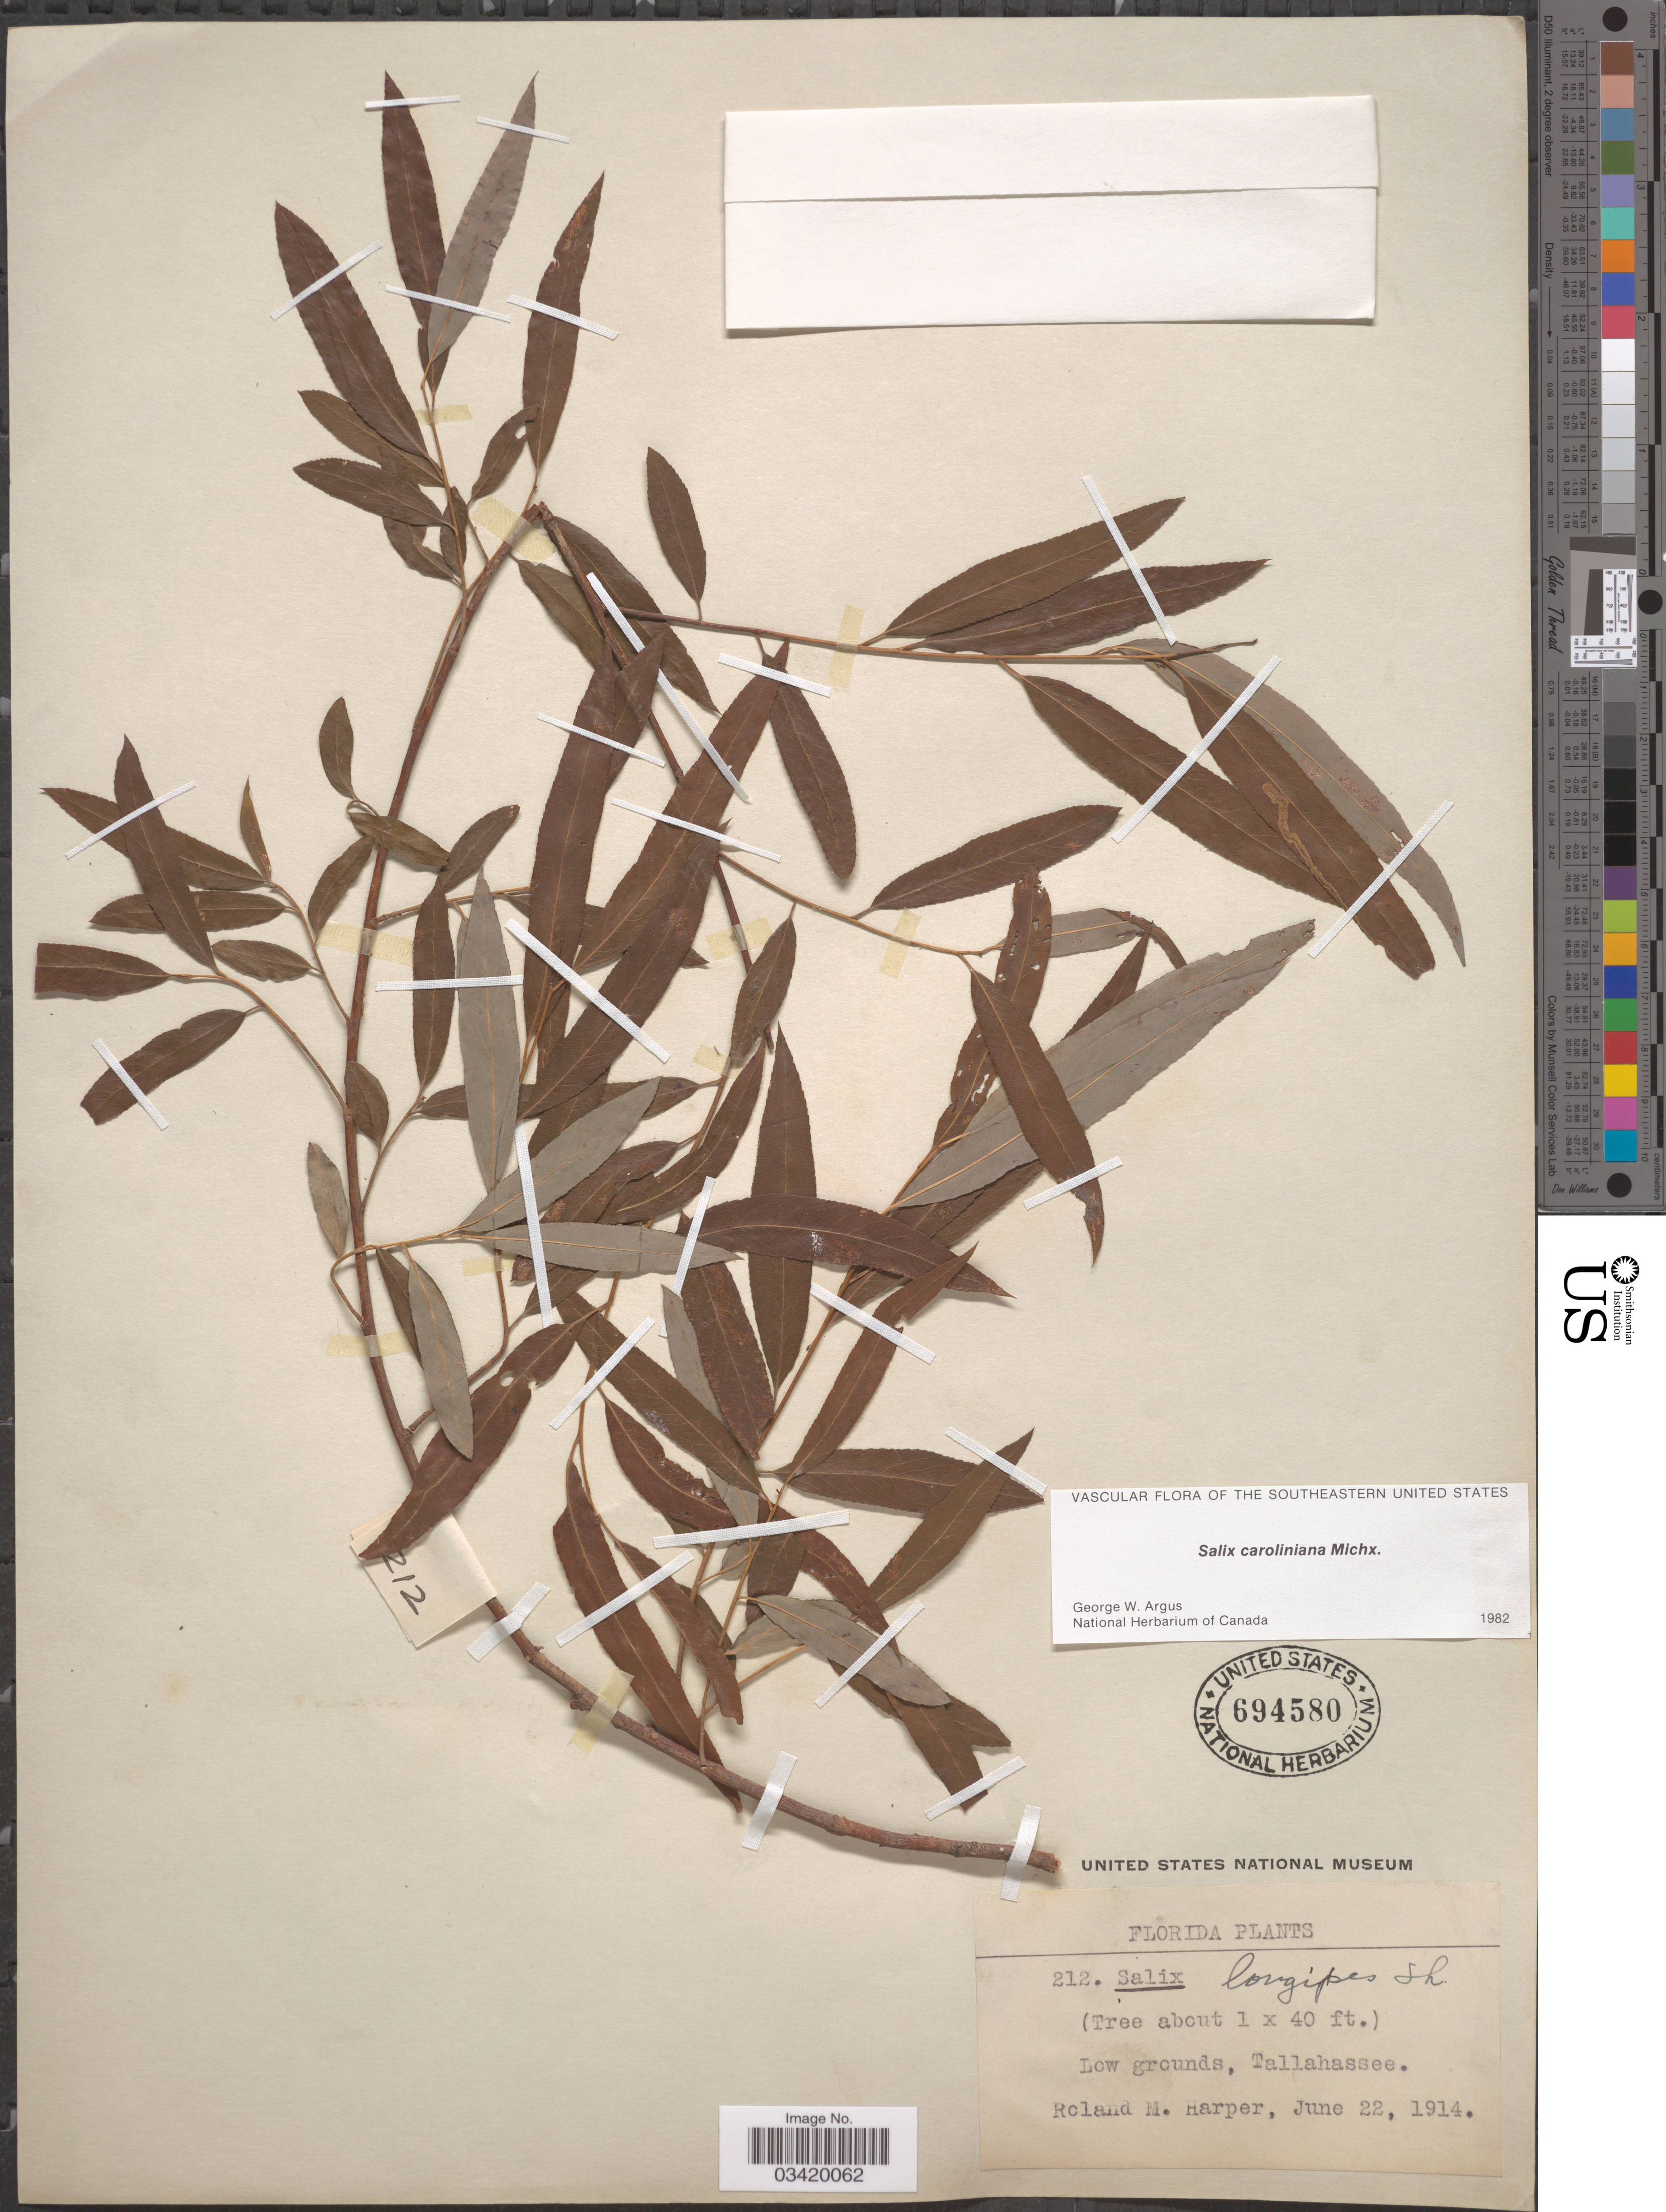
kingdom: Plantae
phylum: Tracheophyta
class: Magnoliopsida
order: Malpighiales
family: Salicaceae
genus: Salix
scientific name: Salix longipes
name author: Shuttlew. ex Andersson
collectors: R. Harper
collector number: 212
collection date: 1914-06-22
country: United States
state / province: Florida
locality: Tallahassee.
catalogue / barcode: US 694580